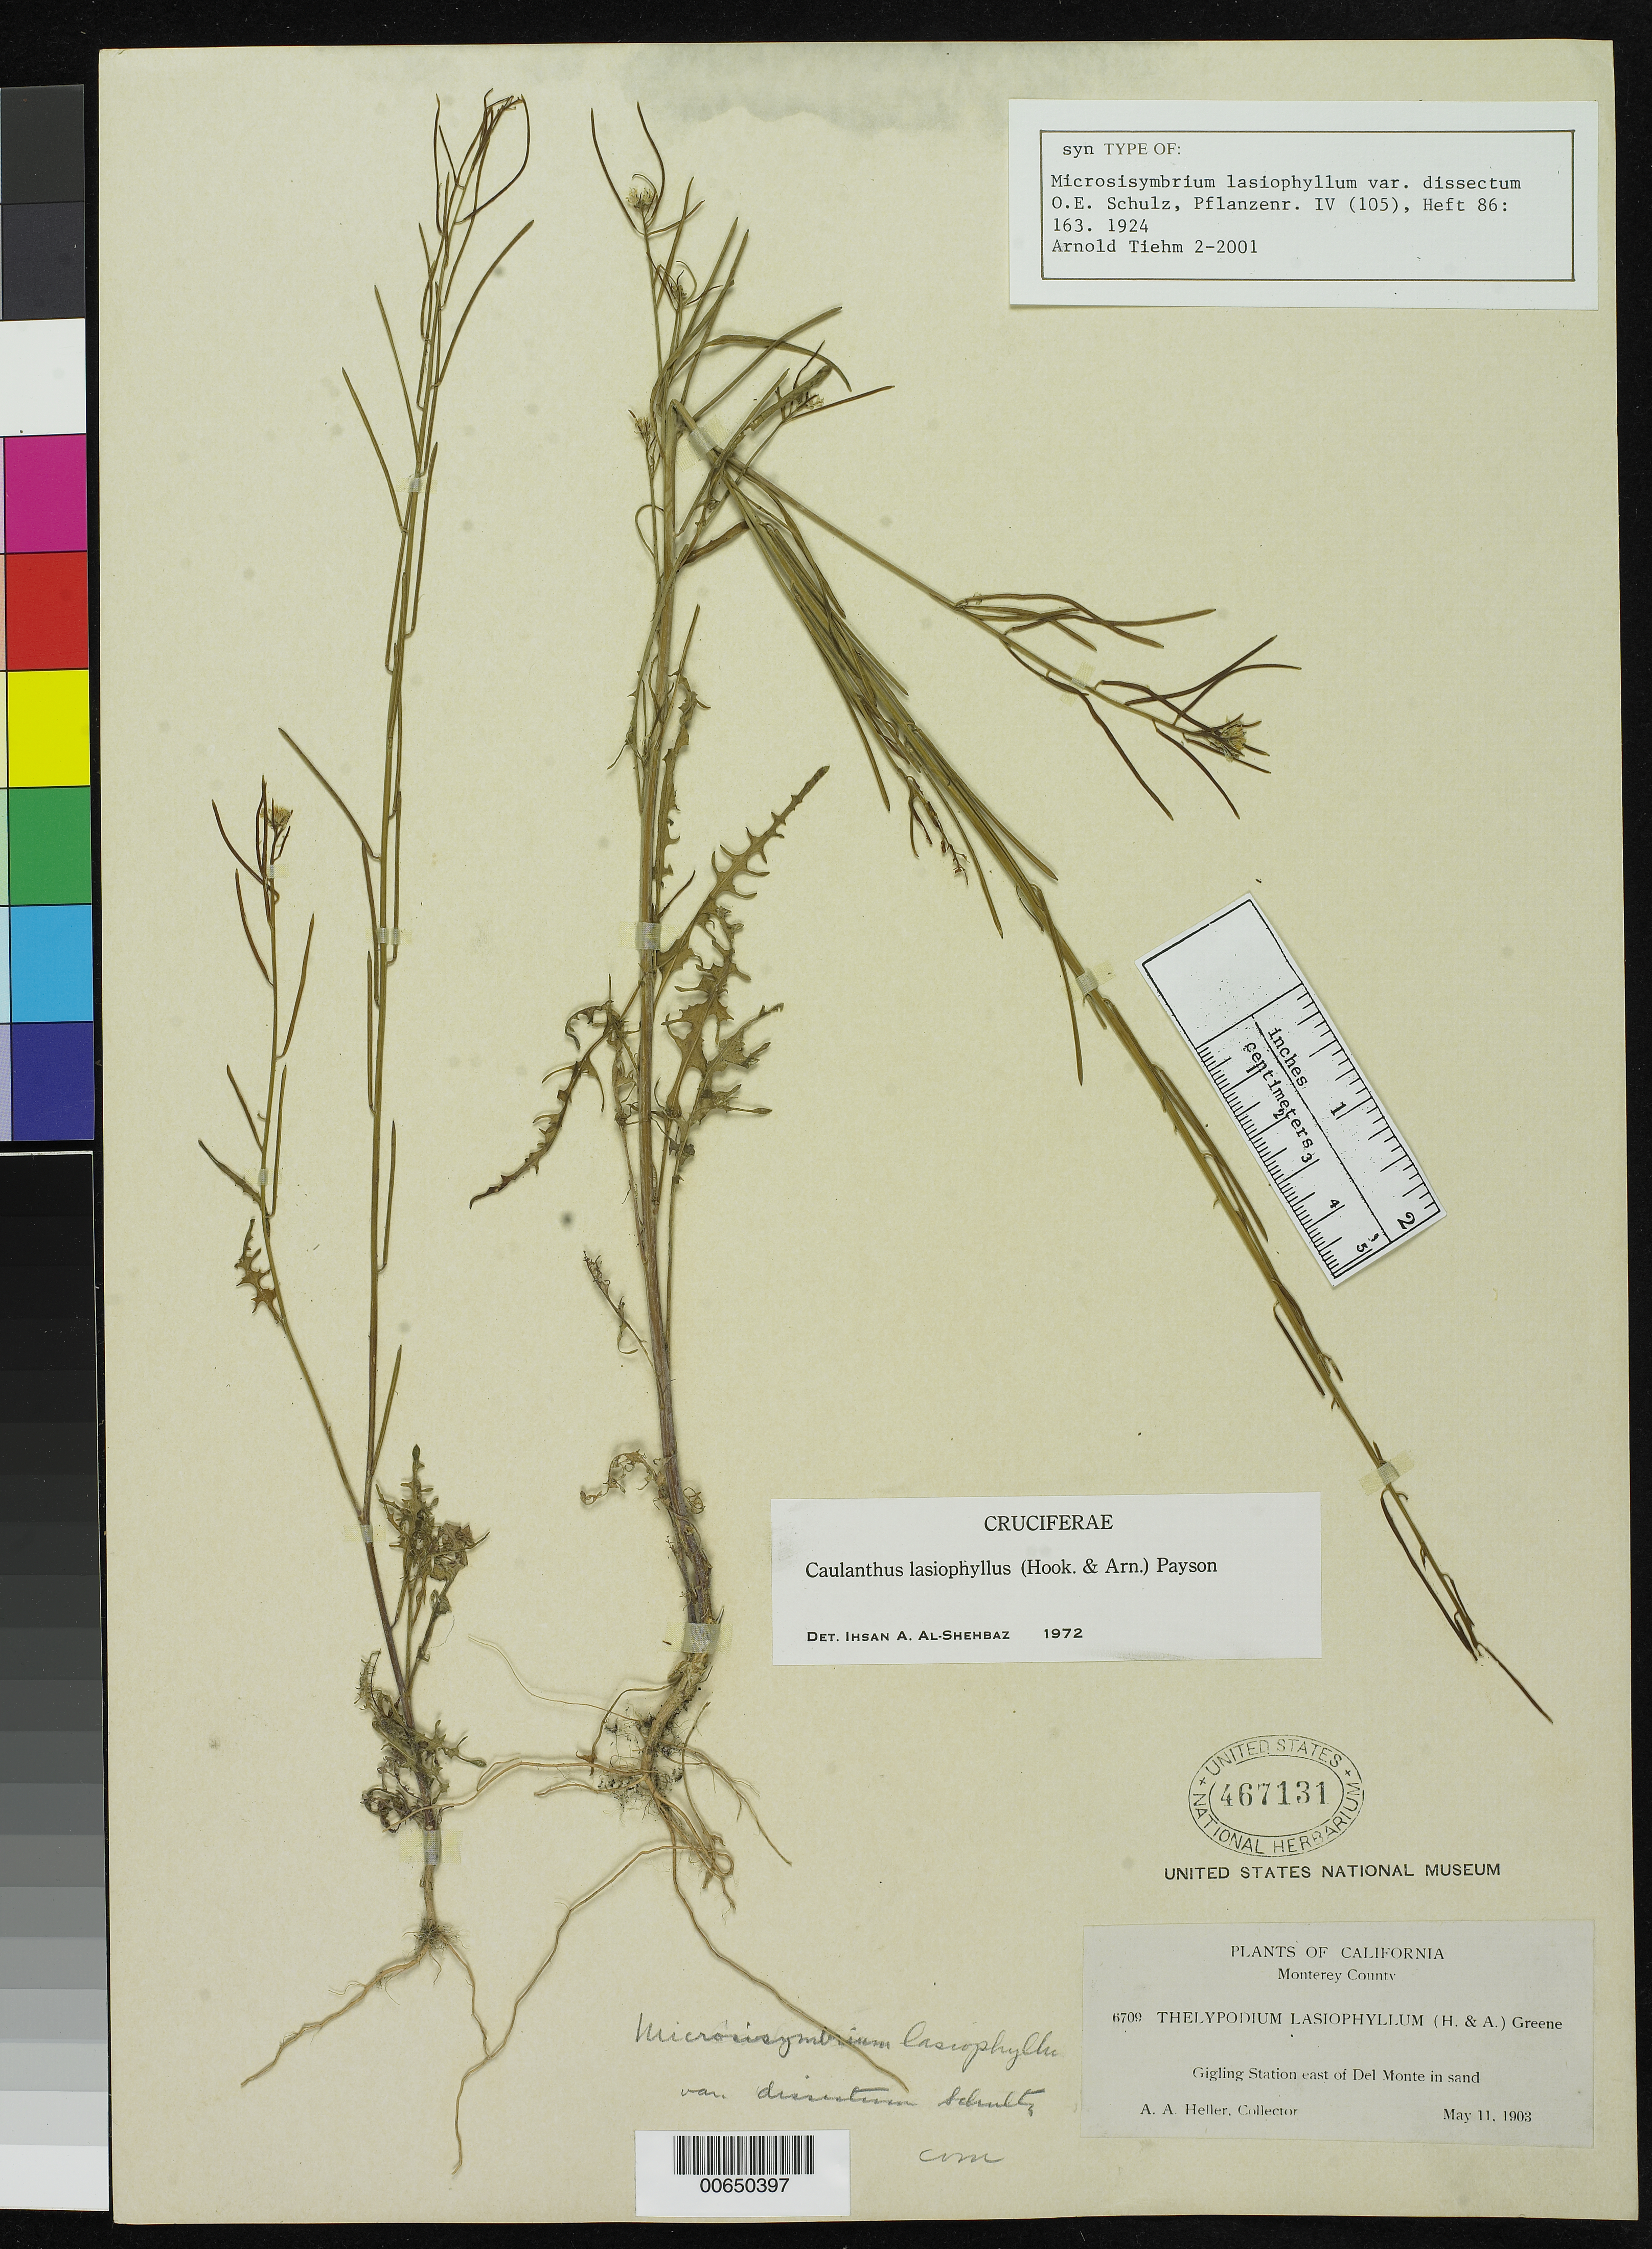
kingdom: Plantae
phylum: Tracheophyta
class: Magnoliopsida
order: Brassicales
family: Brassicaceae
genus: Microsisymbrium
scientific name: Microsisymbrium lasiophyllum var. dissectum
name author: O.E. Schulz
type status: Isosyntype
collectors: A. A. Heller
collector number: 6709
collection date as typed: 11 May 1903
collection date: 1903-05-11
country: United States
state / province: California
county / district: Monterey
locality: Gigling Station E of Del Monte.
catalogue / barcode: US 467131